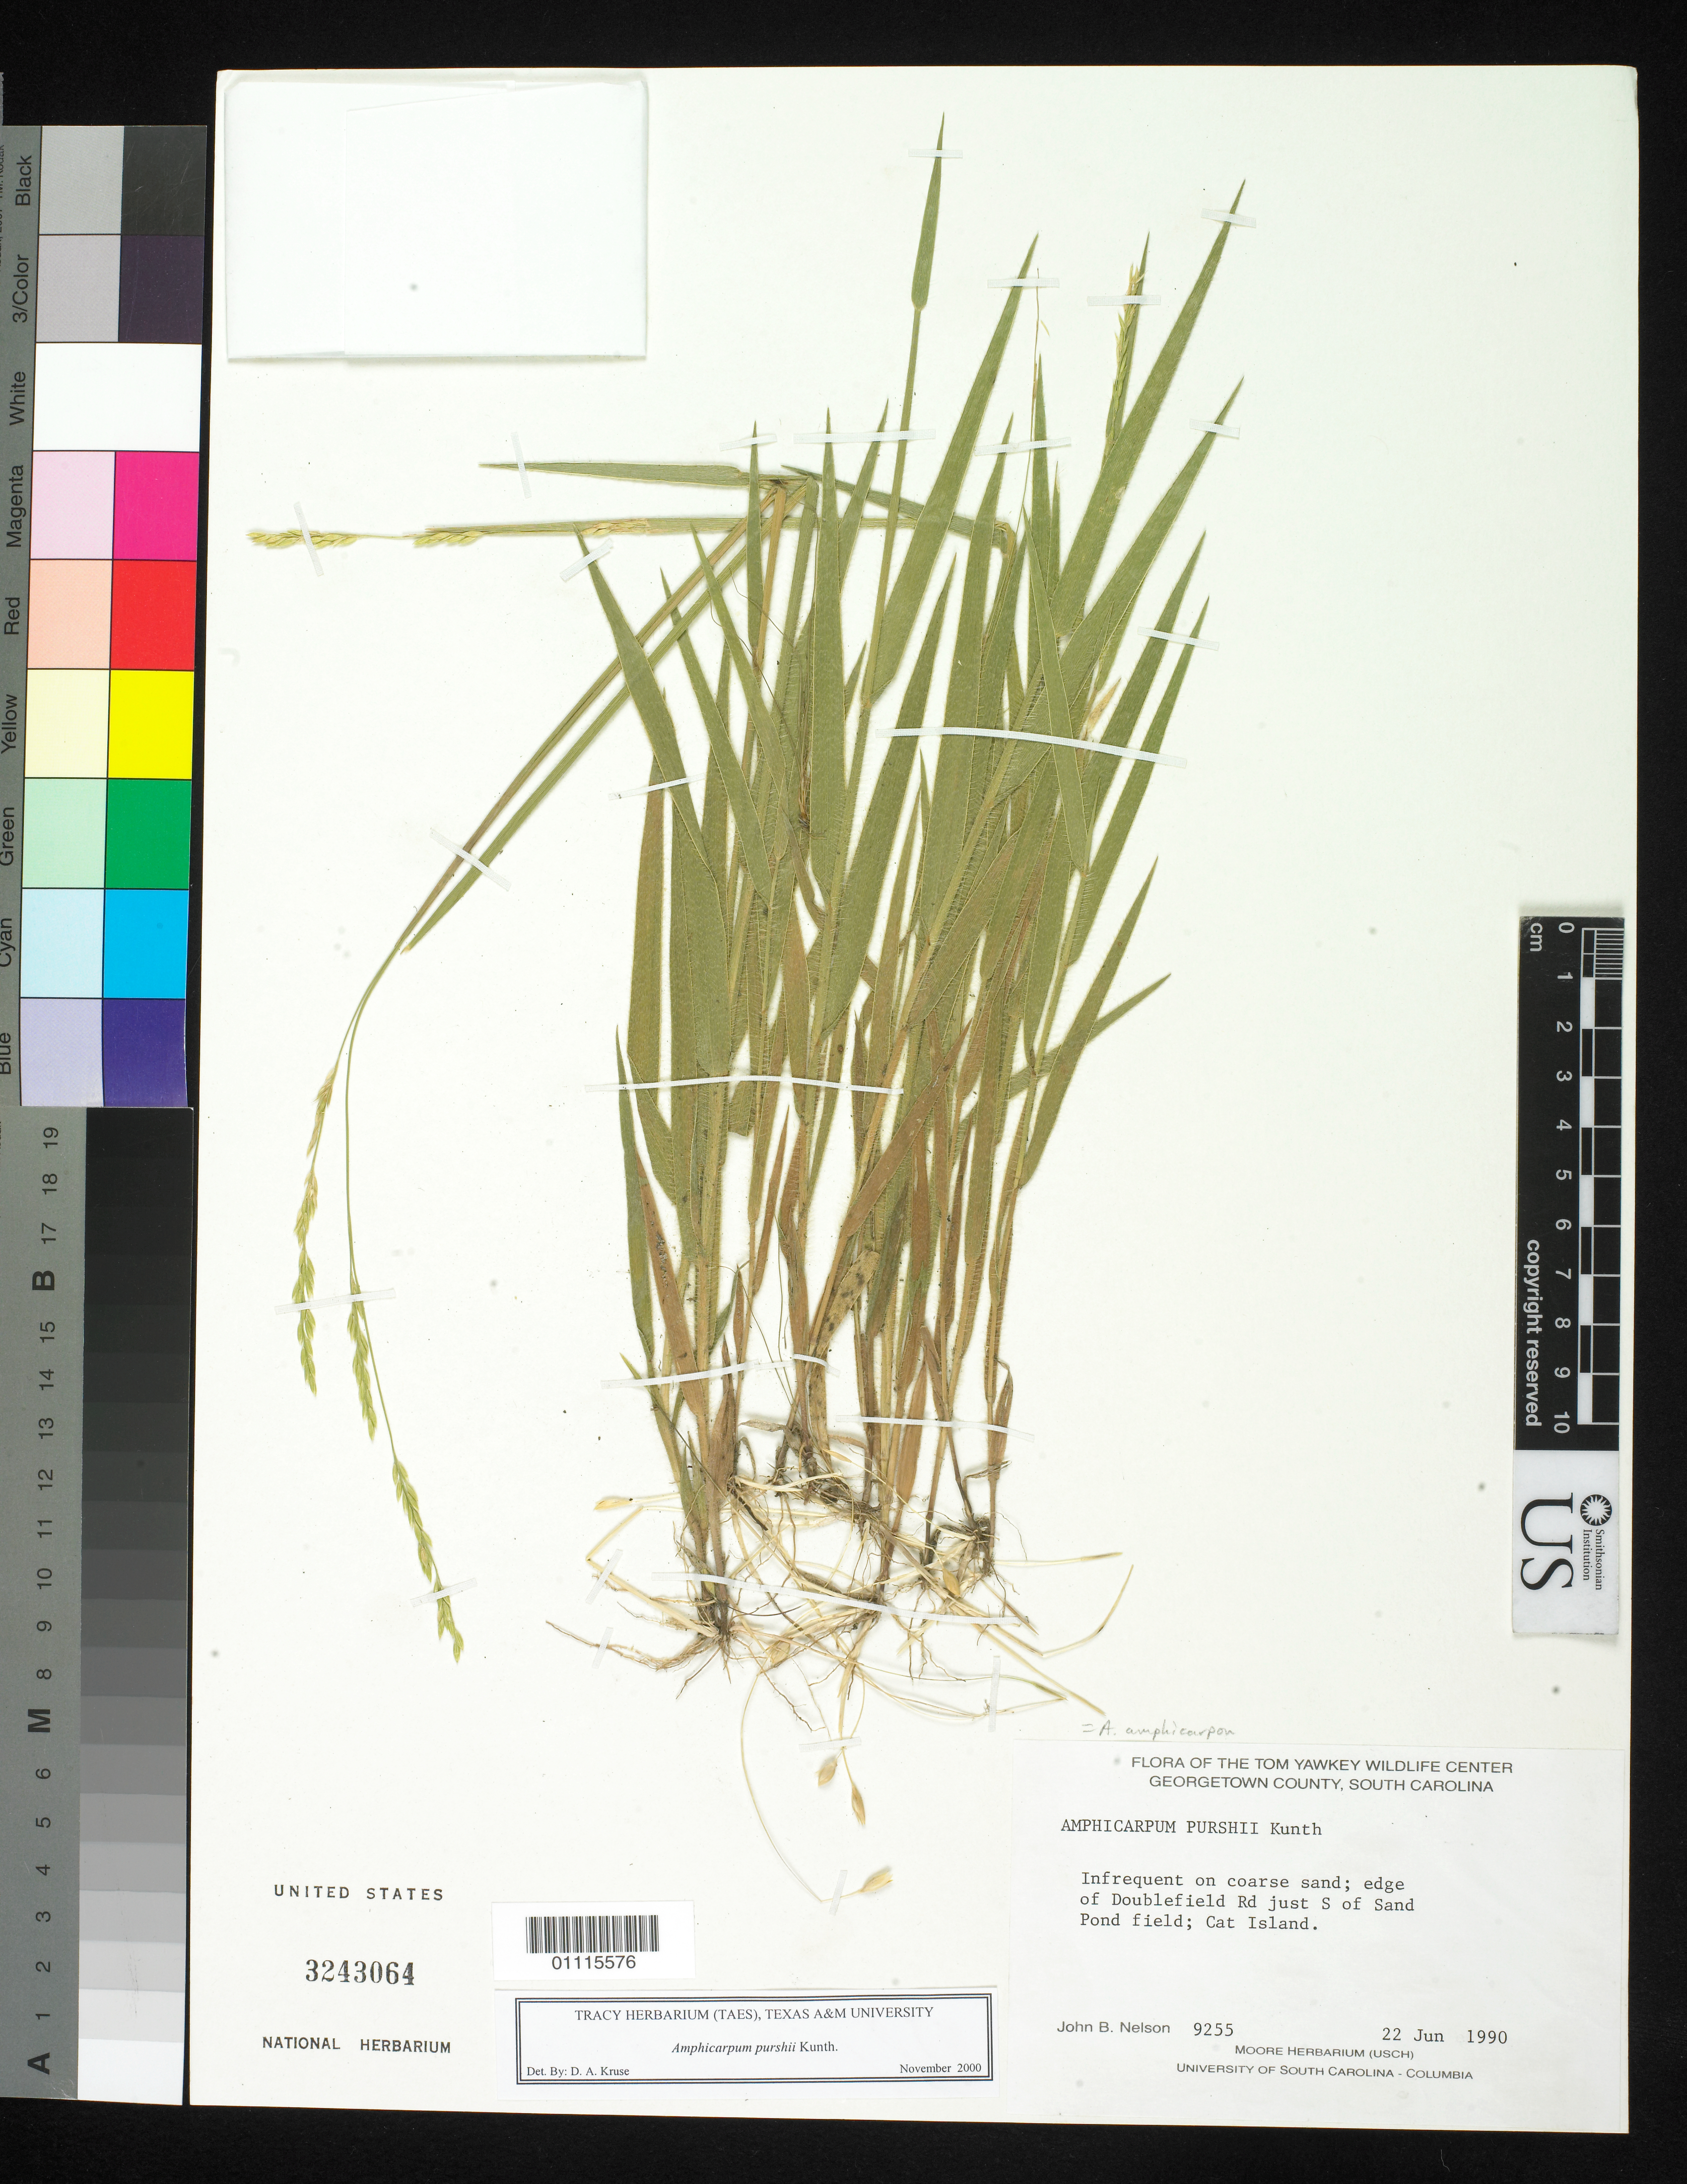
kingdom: Plantae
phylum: Tracheophyta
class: Liliopsida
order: Poales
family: Poaceae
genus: Amphicarpum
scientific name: Amphicarpum amphicarpon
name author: (Pursh) Nash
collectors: J. B. Nelson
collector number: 9255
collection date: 1990-06-22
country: United States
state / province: South Carolina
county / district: Georgetown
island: Cat Island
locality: edge of Doublefield Rd just S of Sand Pond field.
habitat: Infrequent on coarse sand.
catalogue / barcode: US 3243064